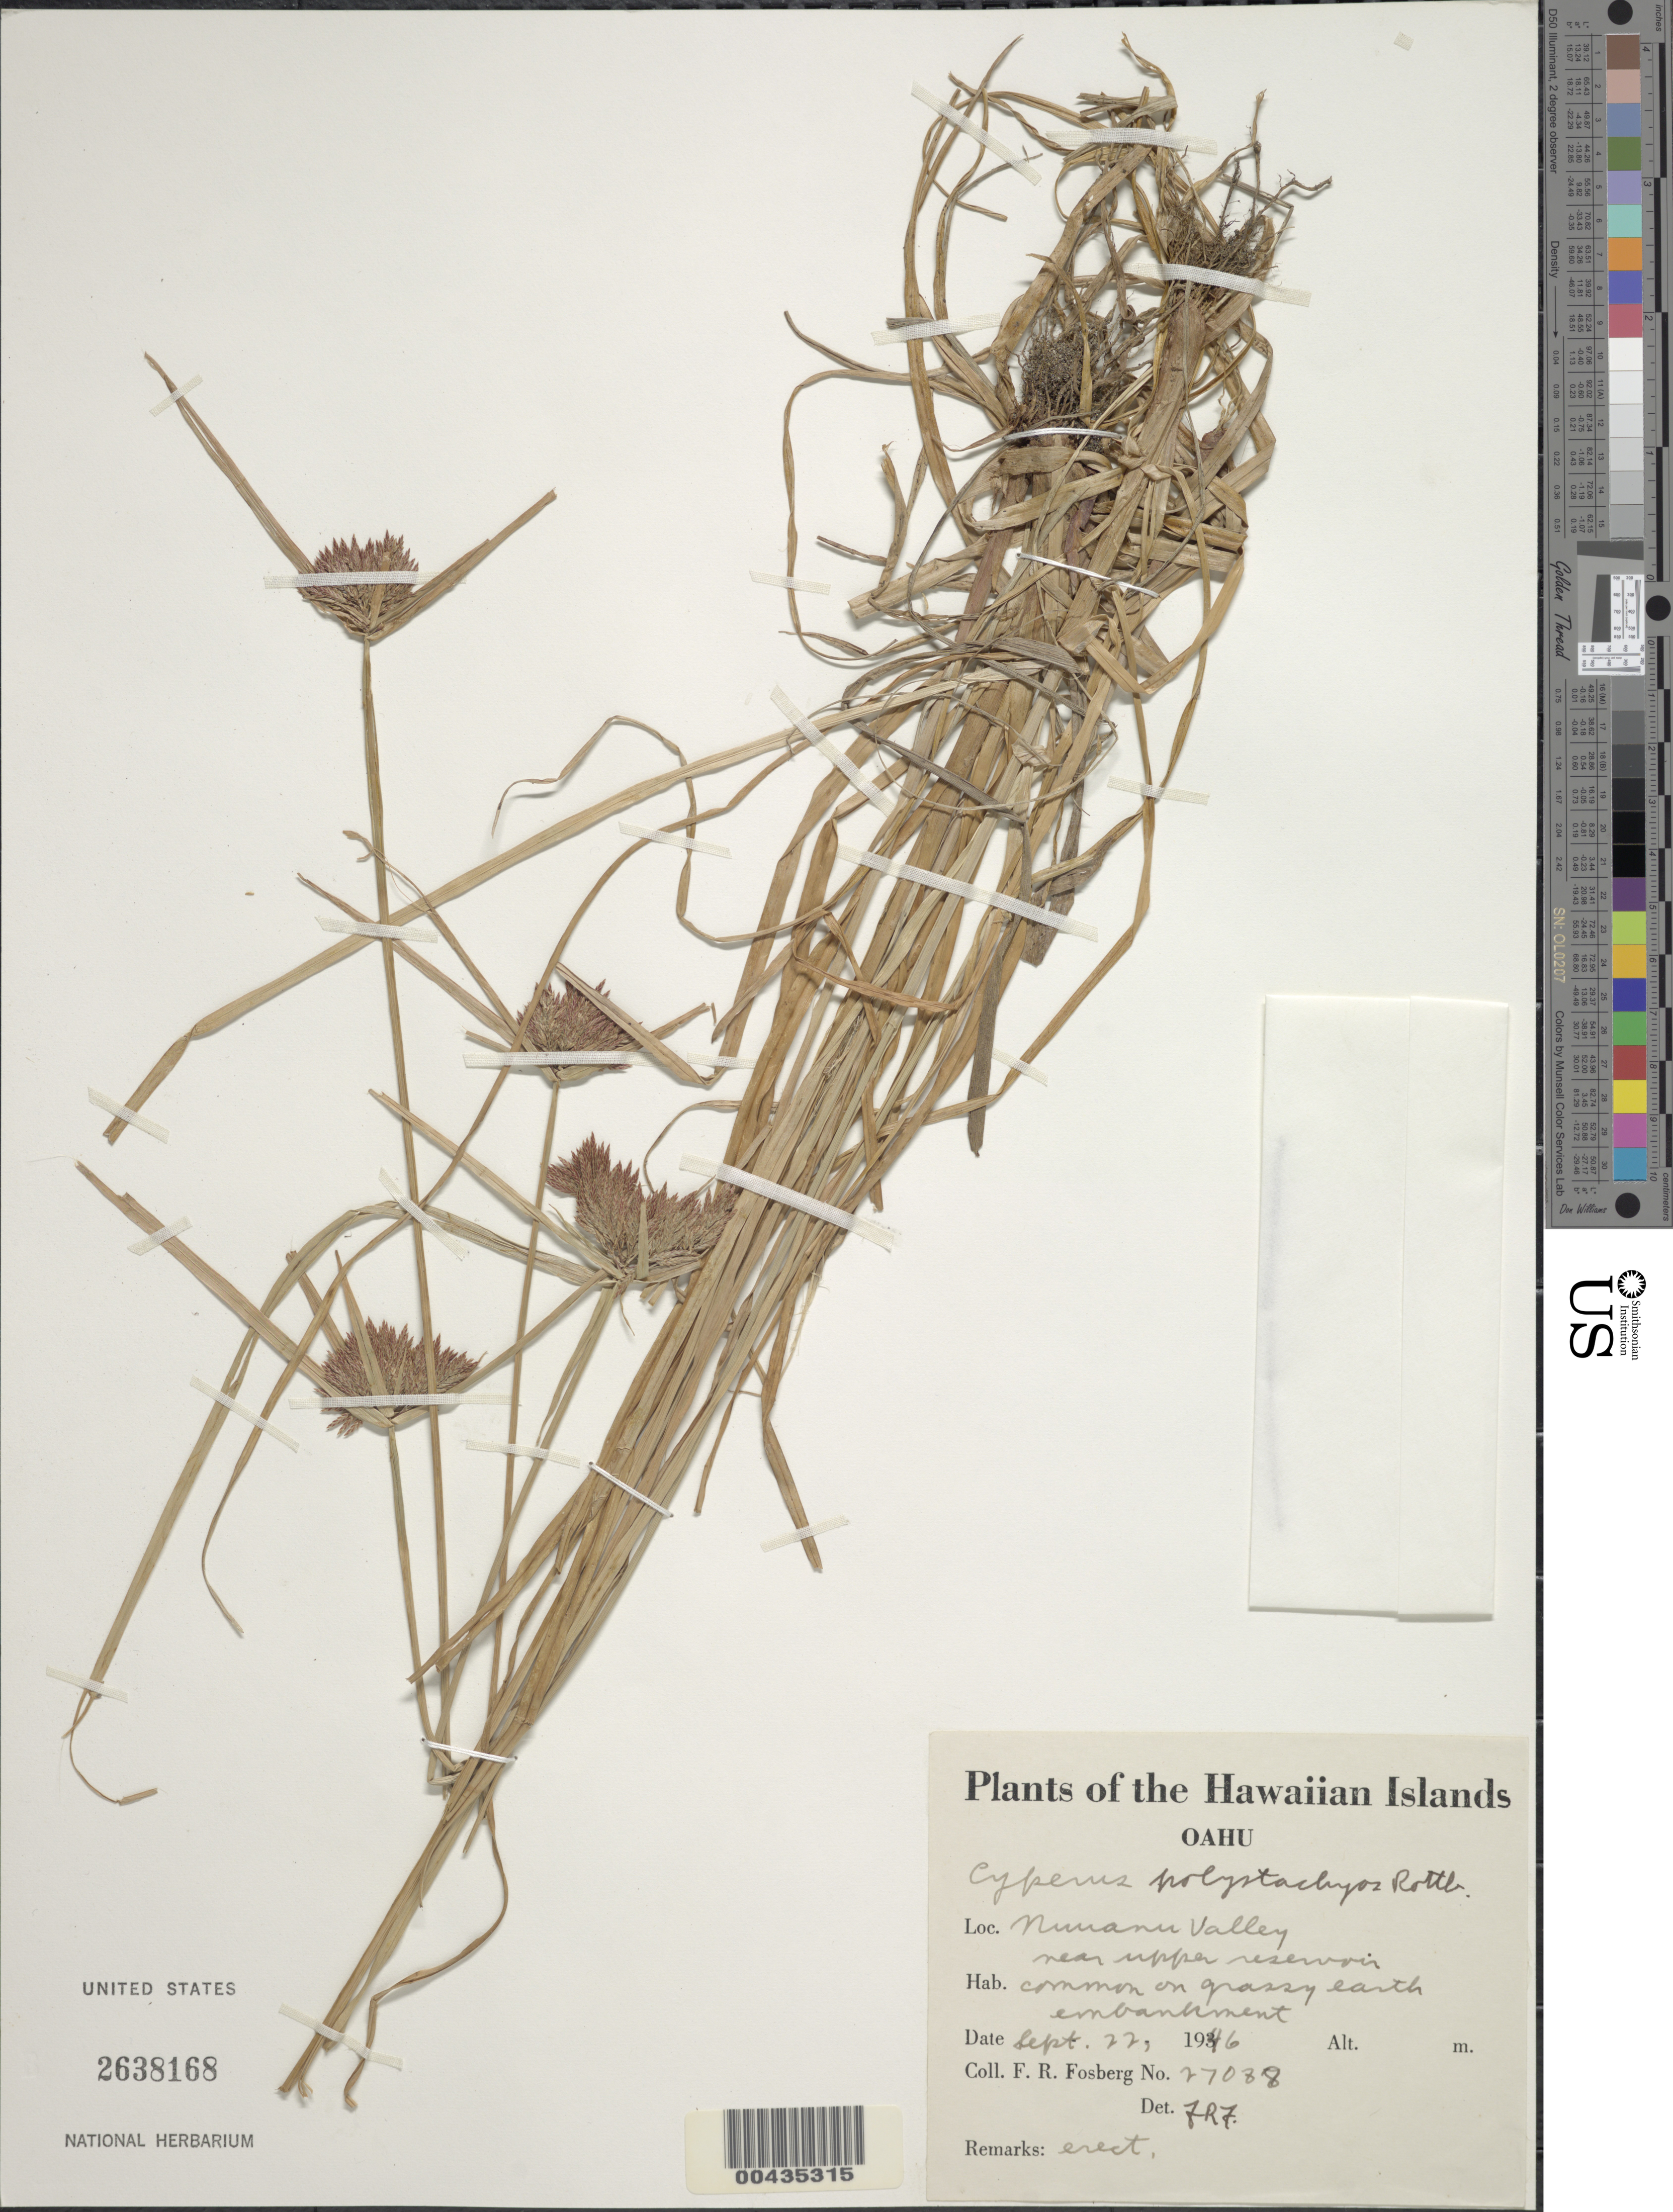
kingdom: Plantae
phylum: Tracheophyta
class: Liliopsida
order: Poales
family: Cyperaceae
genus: Cyperus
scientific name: Cyperus polystachyos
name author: Rottb.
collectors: F. R. Fosberg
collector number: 27088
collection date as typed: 22 Sep 1946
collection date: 1946-09-22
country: United States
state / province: Hawaii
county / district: Honolulu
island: Oahu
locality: Nuuanu Valley near upper reservoir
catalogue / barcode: US 2638168